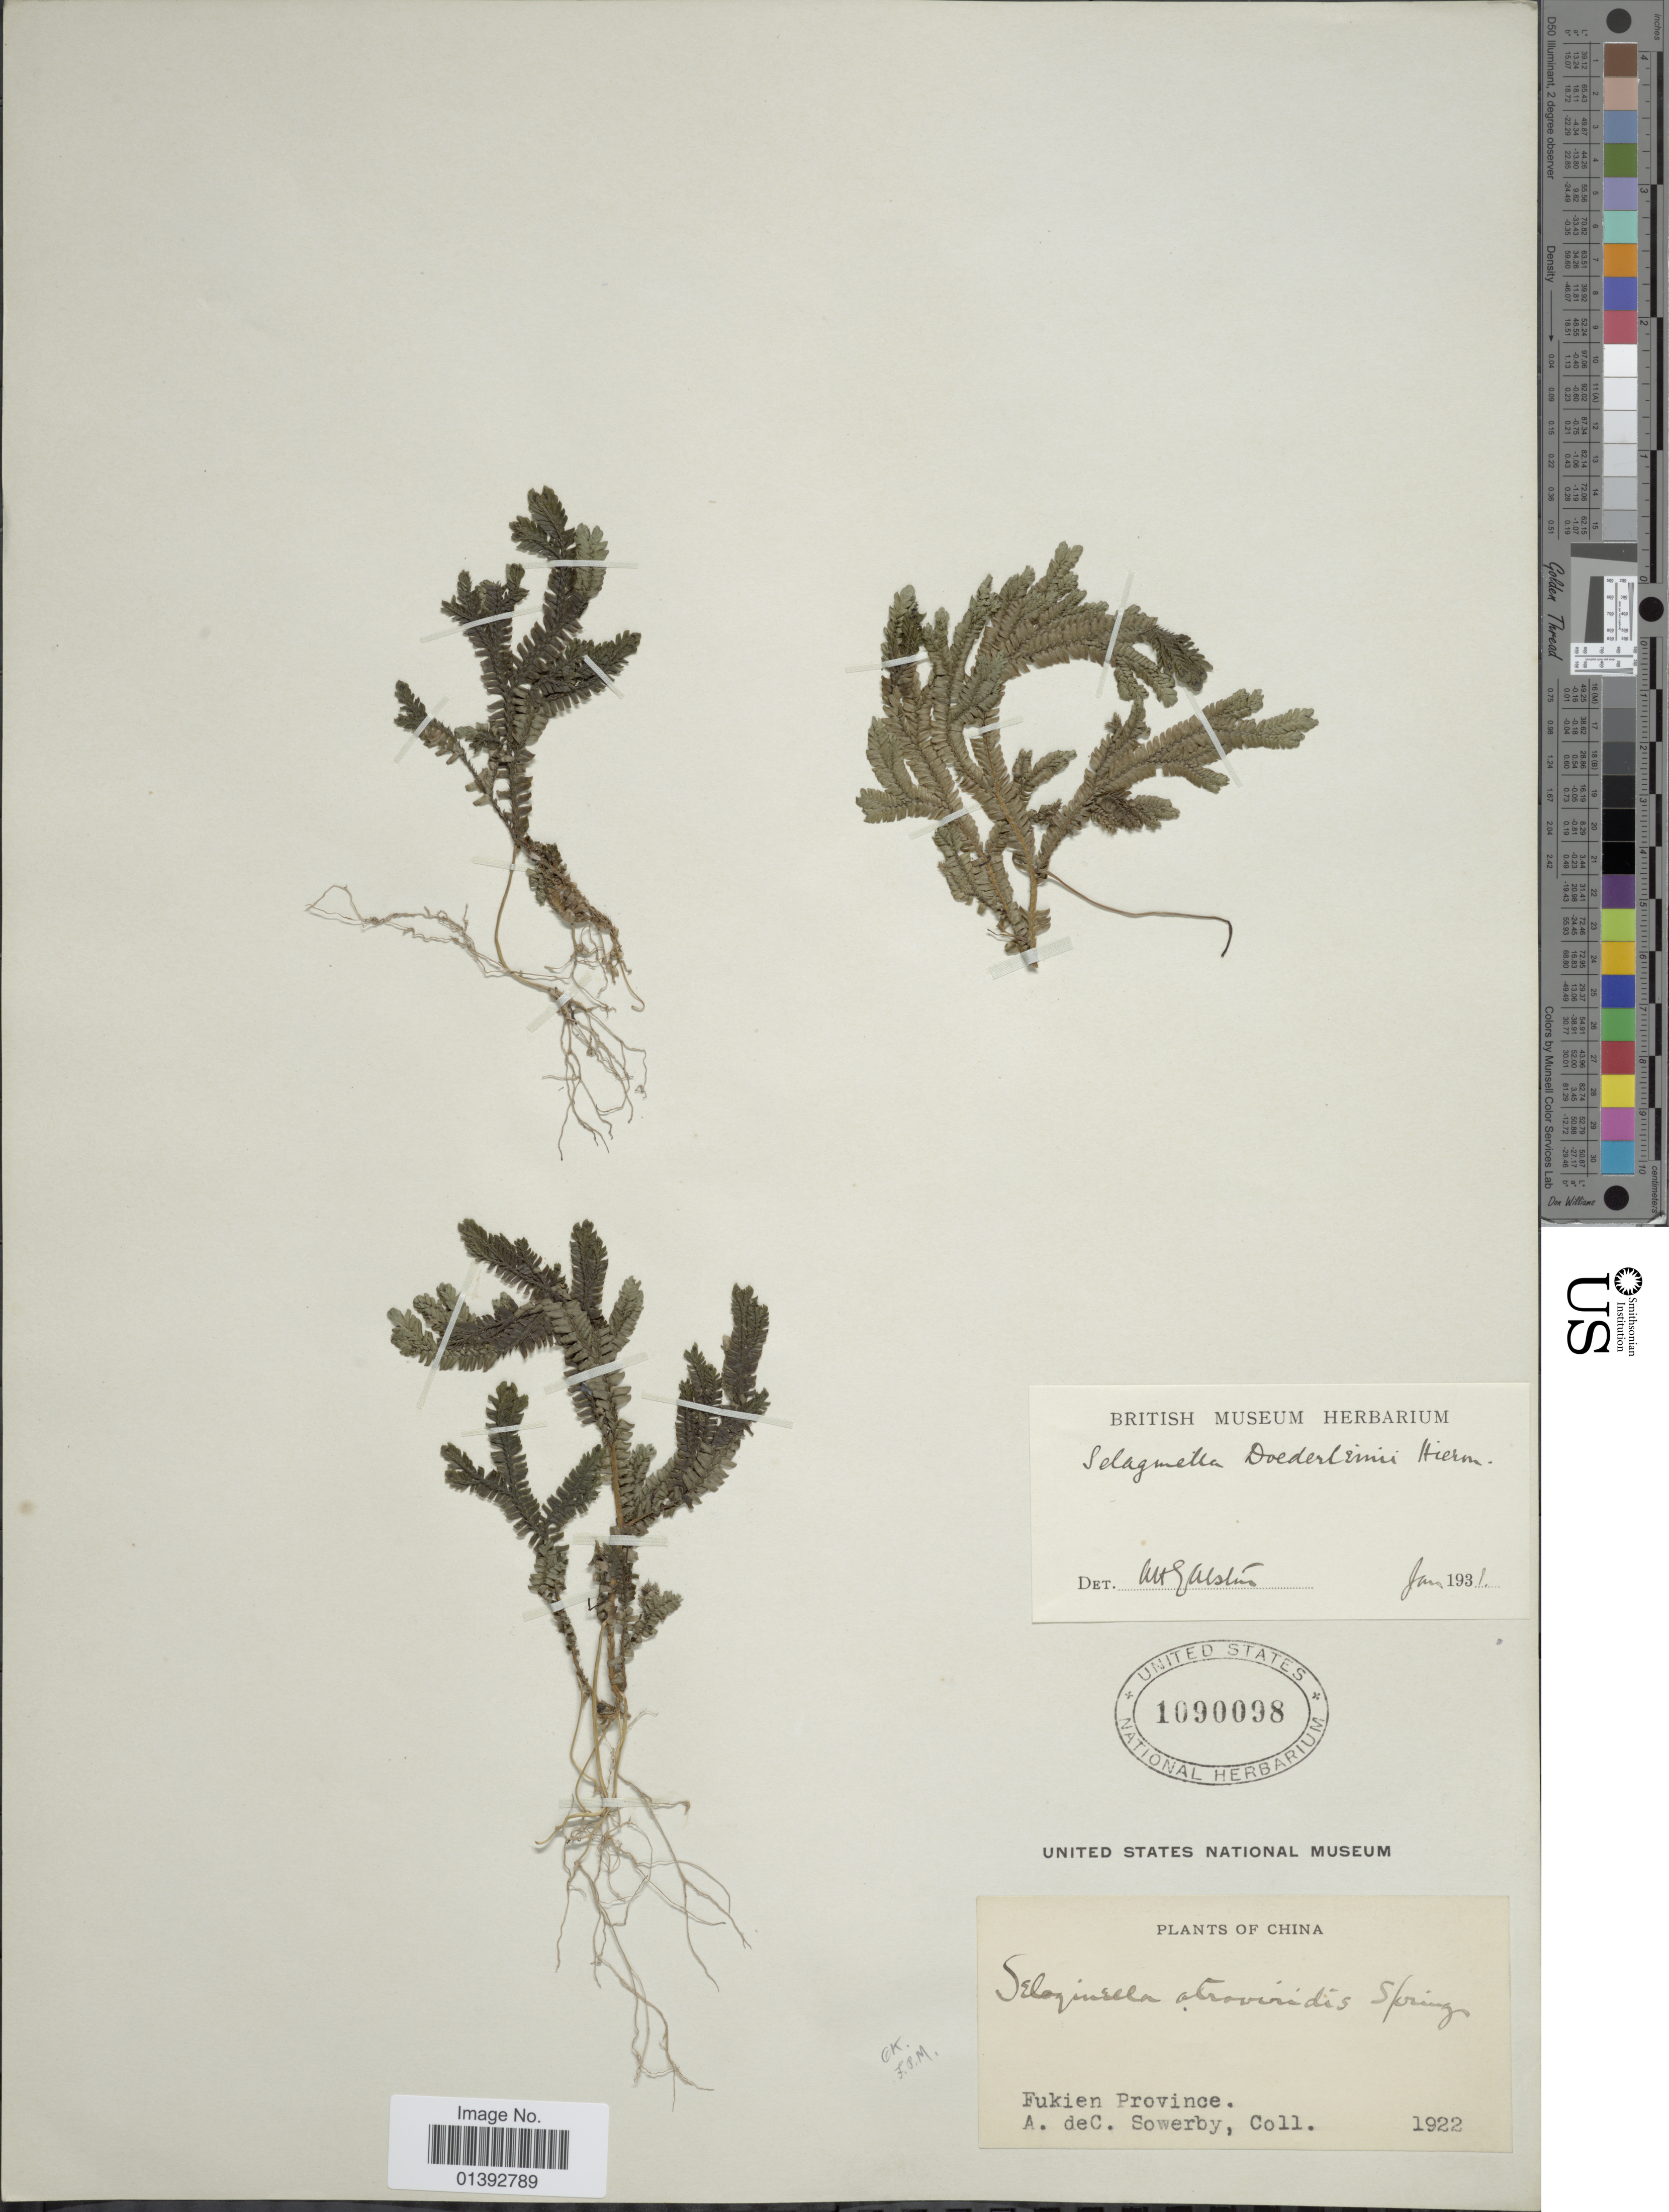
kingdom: Plantae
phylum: Tracheophyta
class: Lycopodiopsida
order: Selaginellales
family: Selaginellaceae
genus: Selaginella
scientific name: Selaginella doederleinii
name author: Hieron.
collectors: A. D. Sowerby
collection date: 1922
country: China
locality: Fukien Province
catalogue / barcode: US 1090098